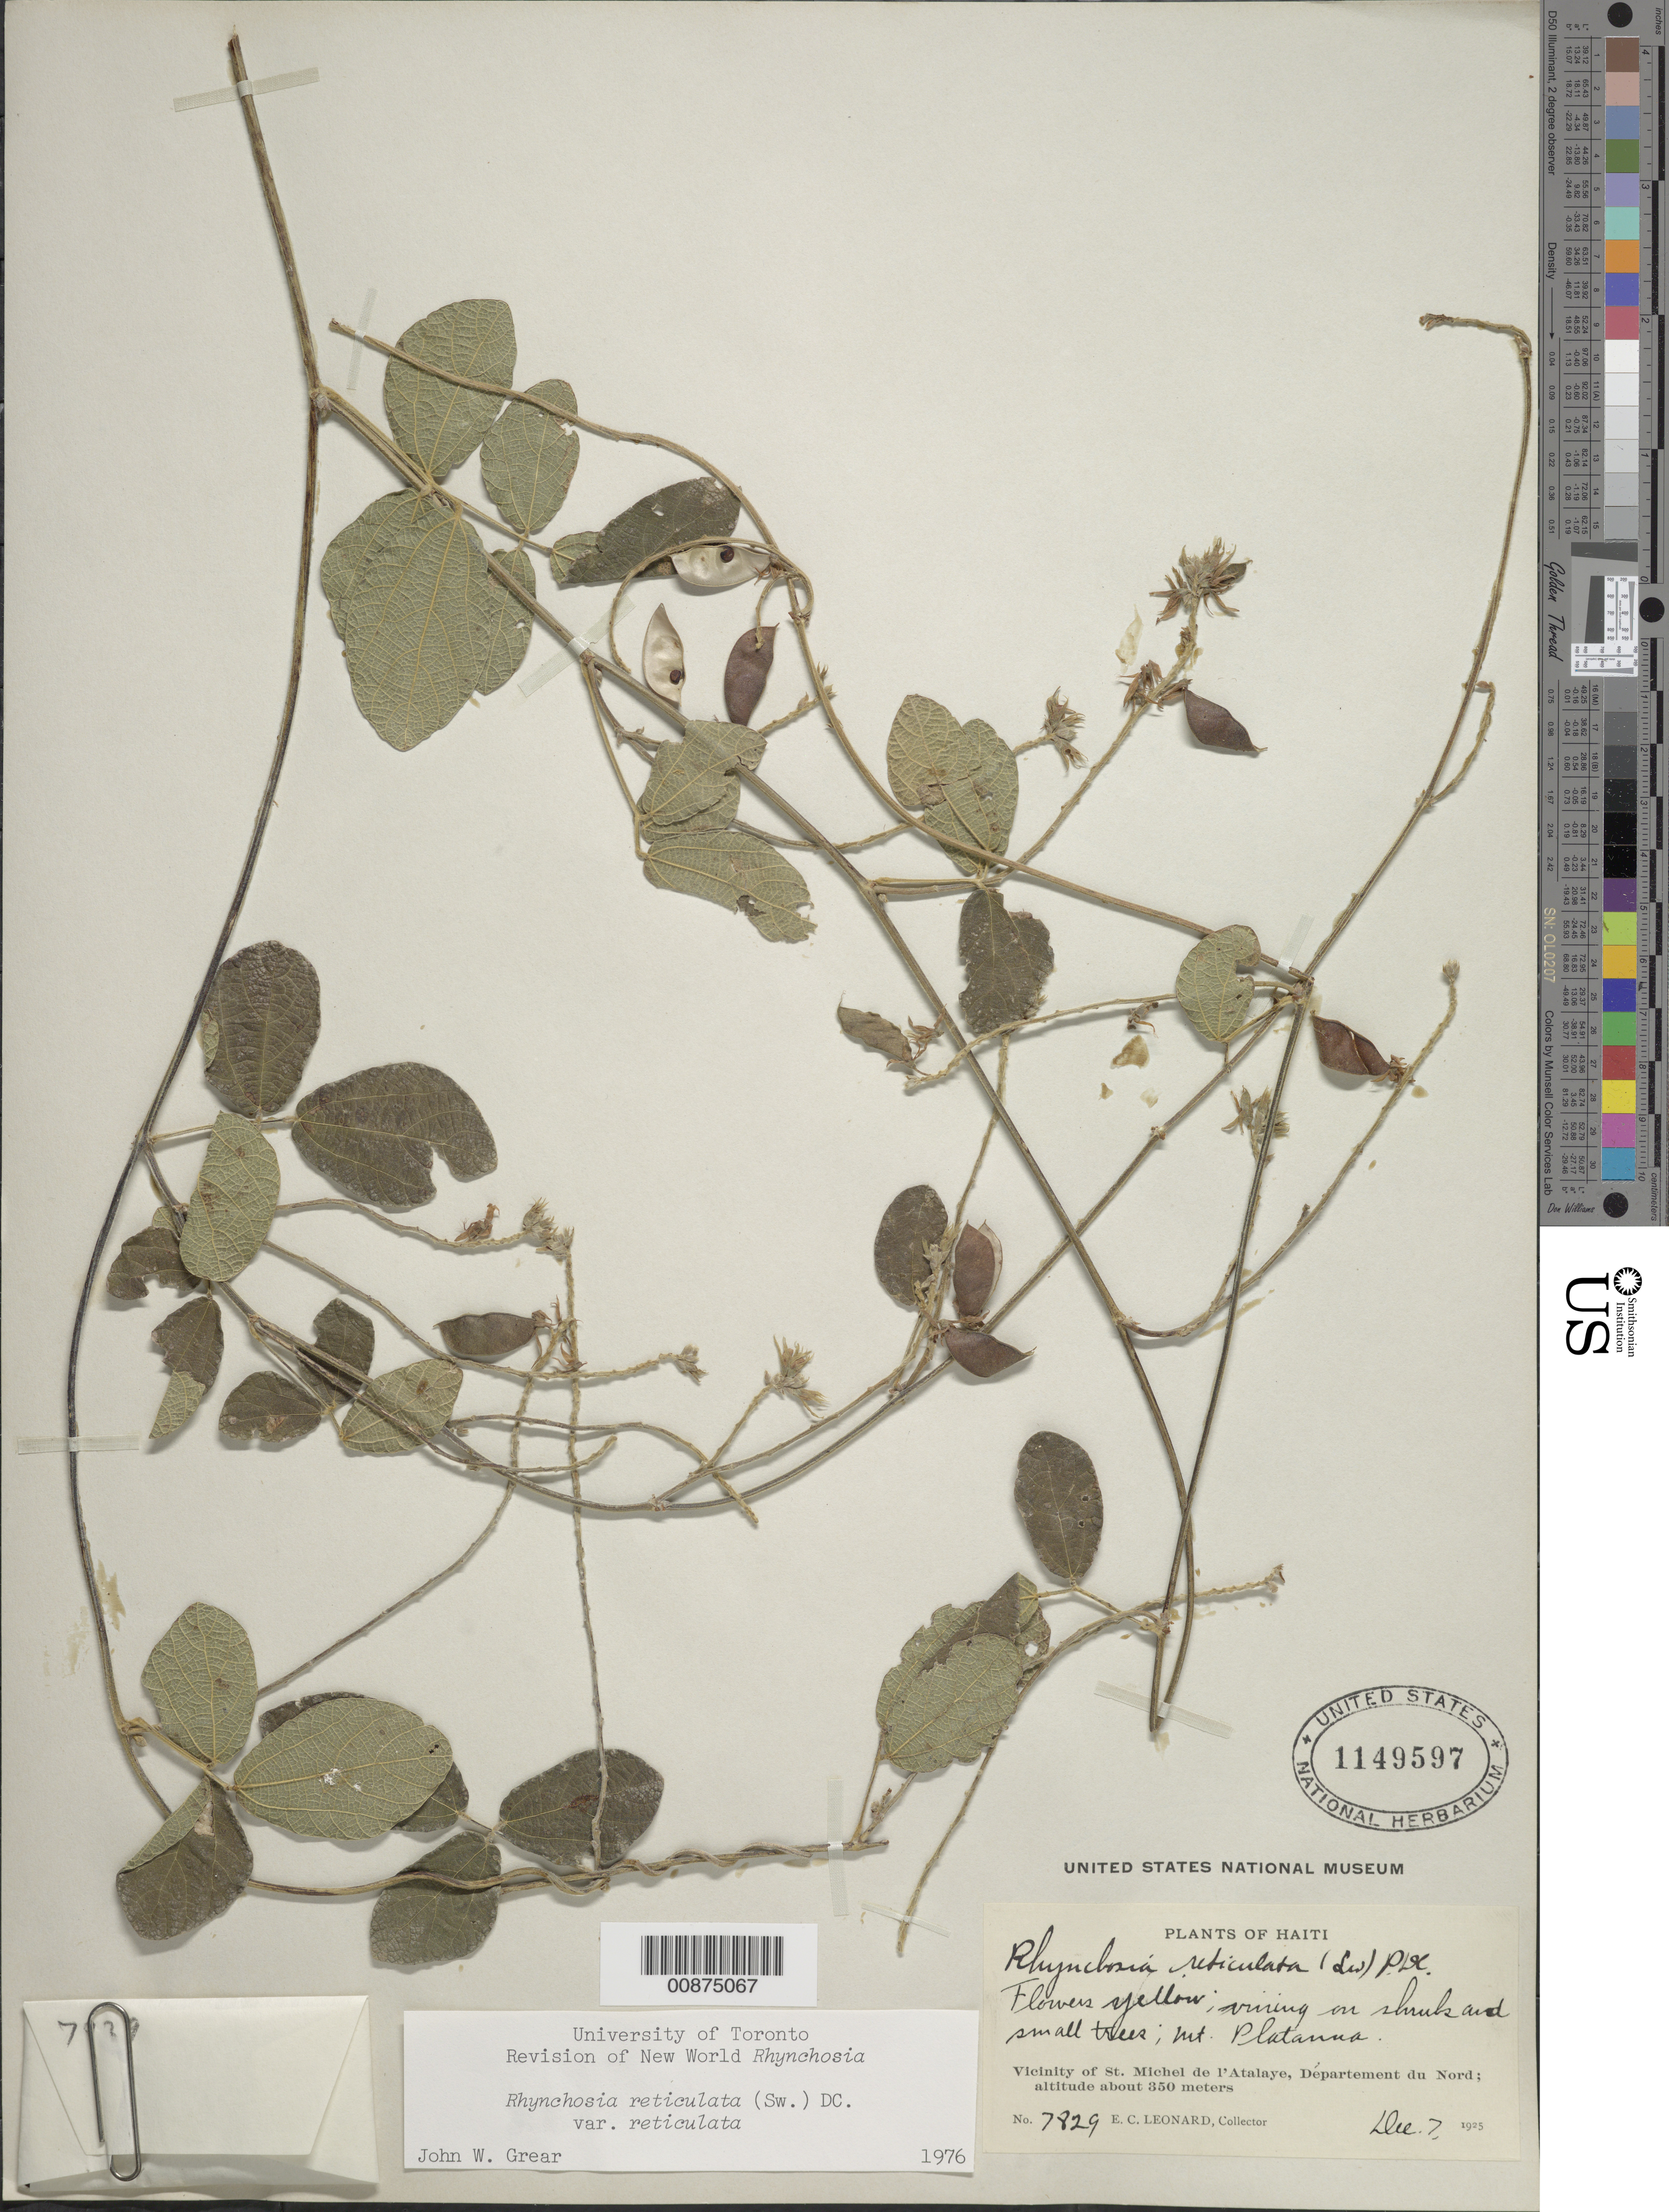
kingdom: Plantae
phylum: Tracheophyta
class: Magnoliopsida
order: Fabales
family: Fabaceae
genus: Rhynchosia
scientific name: Rhynchosia reticulata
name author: (Sw.) DC.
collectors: E. C. Leonard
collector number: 7829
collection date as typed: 07 Dec 1925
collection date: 1925-12-07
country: Haiti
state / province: Nord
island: Hispaniola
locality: Vicinity of St. Michel de l'Atalaye. Mt. Platanna.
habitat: Vining on shrubs and small trees.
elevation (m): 350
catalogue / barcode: US 1149597